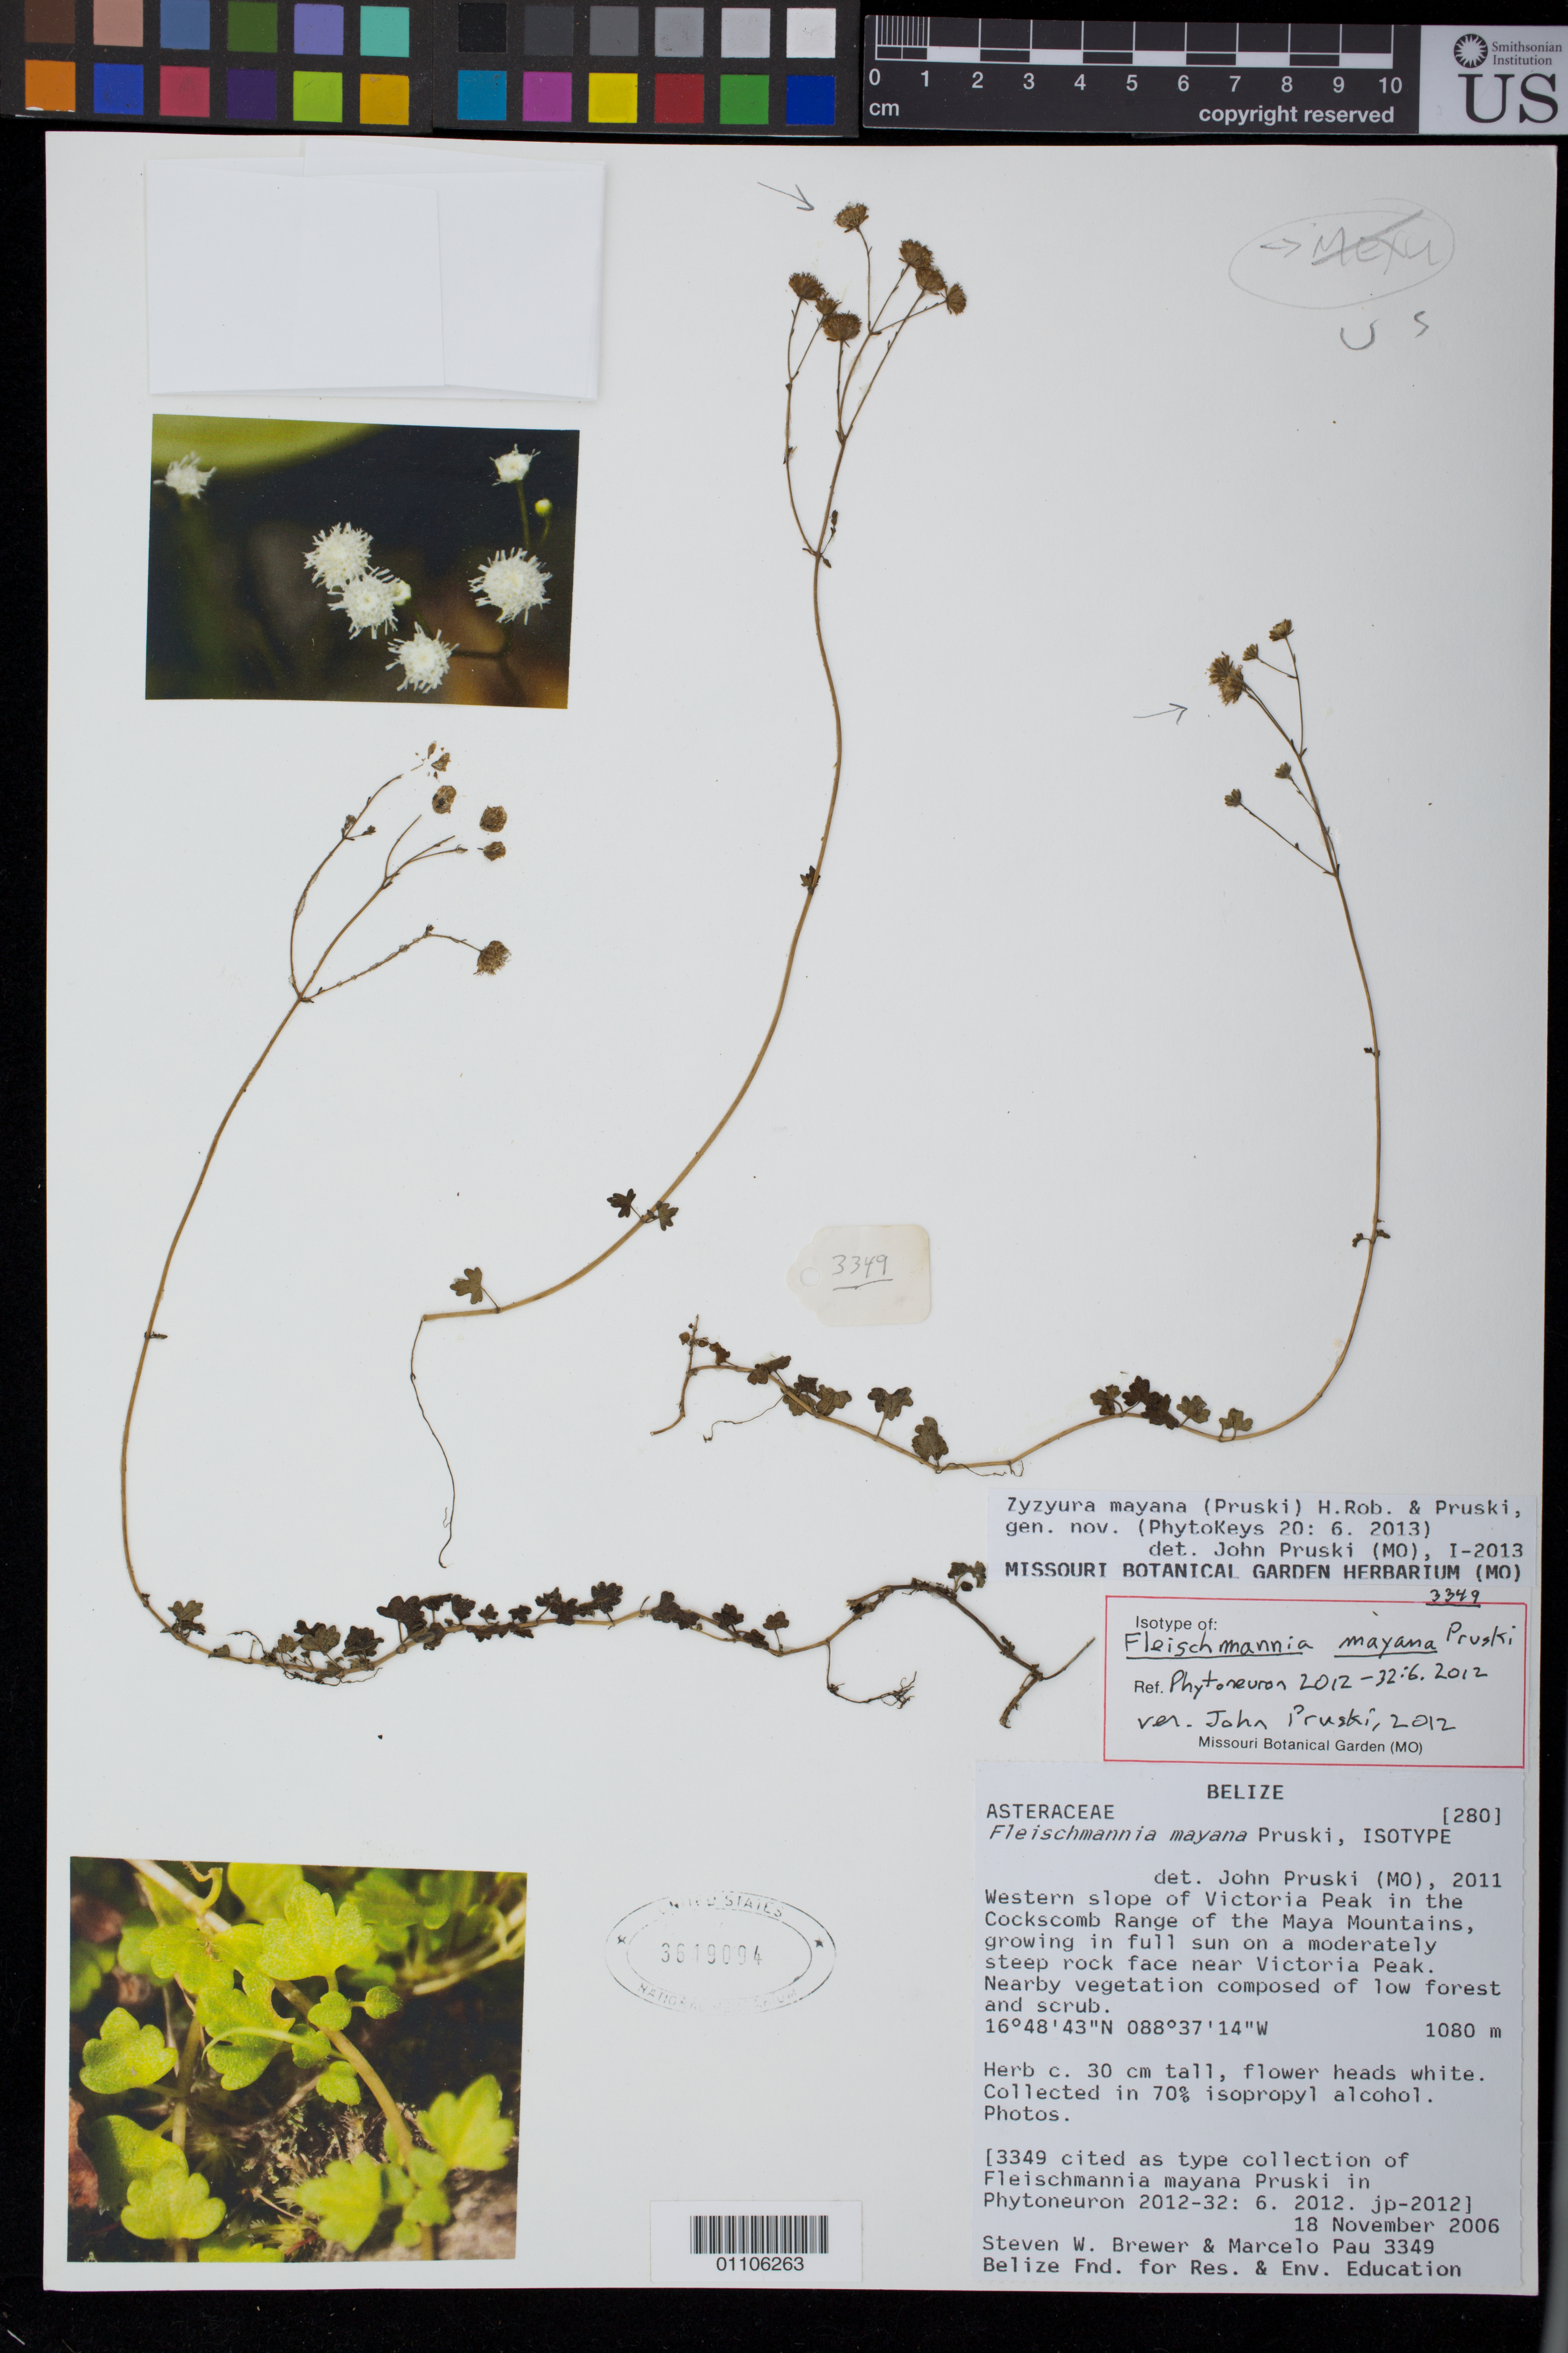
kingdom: Plantae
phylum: Tracheophyta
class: Magnoliopsida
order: Asterales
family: Asteraceae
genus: Fleischmannia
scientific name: Fleischmannia mayana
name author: Pruski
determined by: Pruski, J. F.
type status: Isotype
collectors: S. W. Brewer & M. Pau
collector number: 3349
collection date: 2006-11-18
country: Belize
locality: Western slope of Victoria Peak in the Cockscomb Range of the Maya Mountains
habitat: Growing in full sun on a moderately steep rock face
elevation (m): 1080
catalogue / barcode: US 3619094